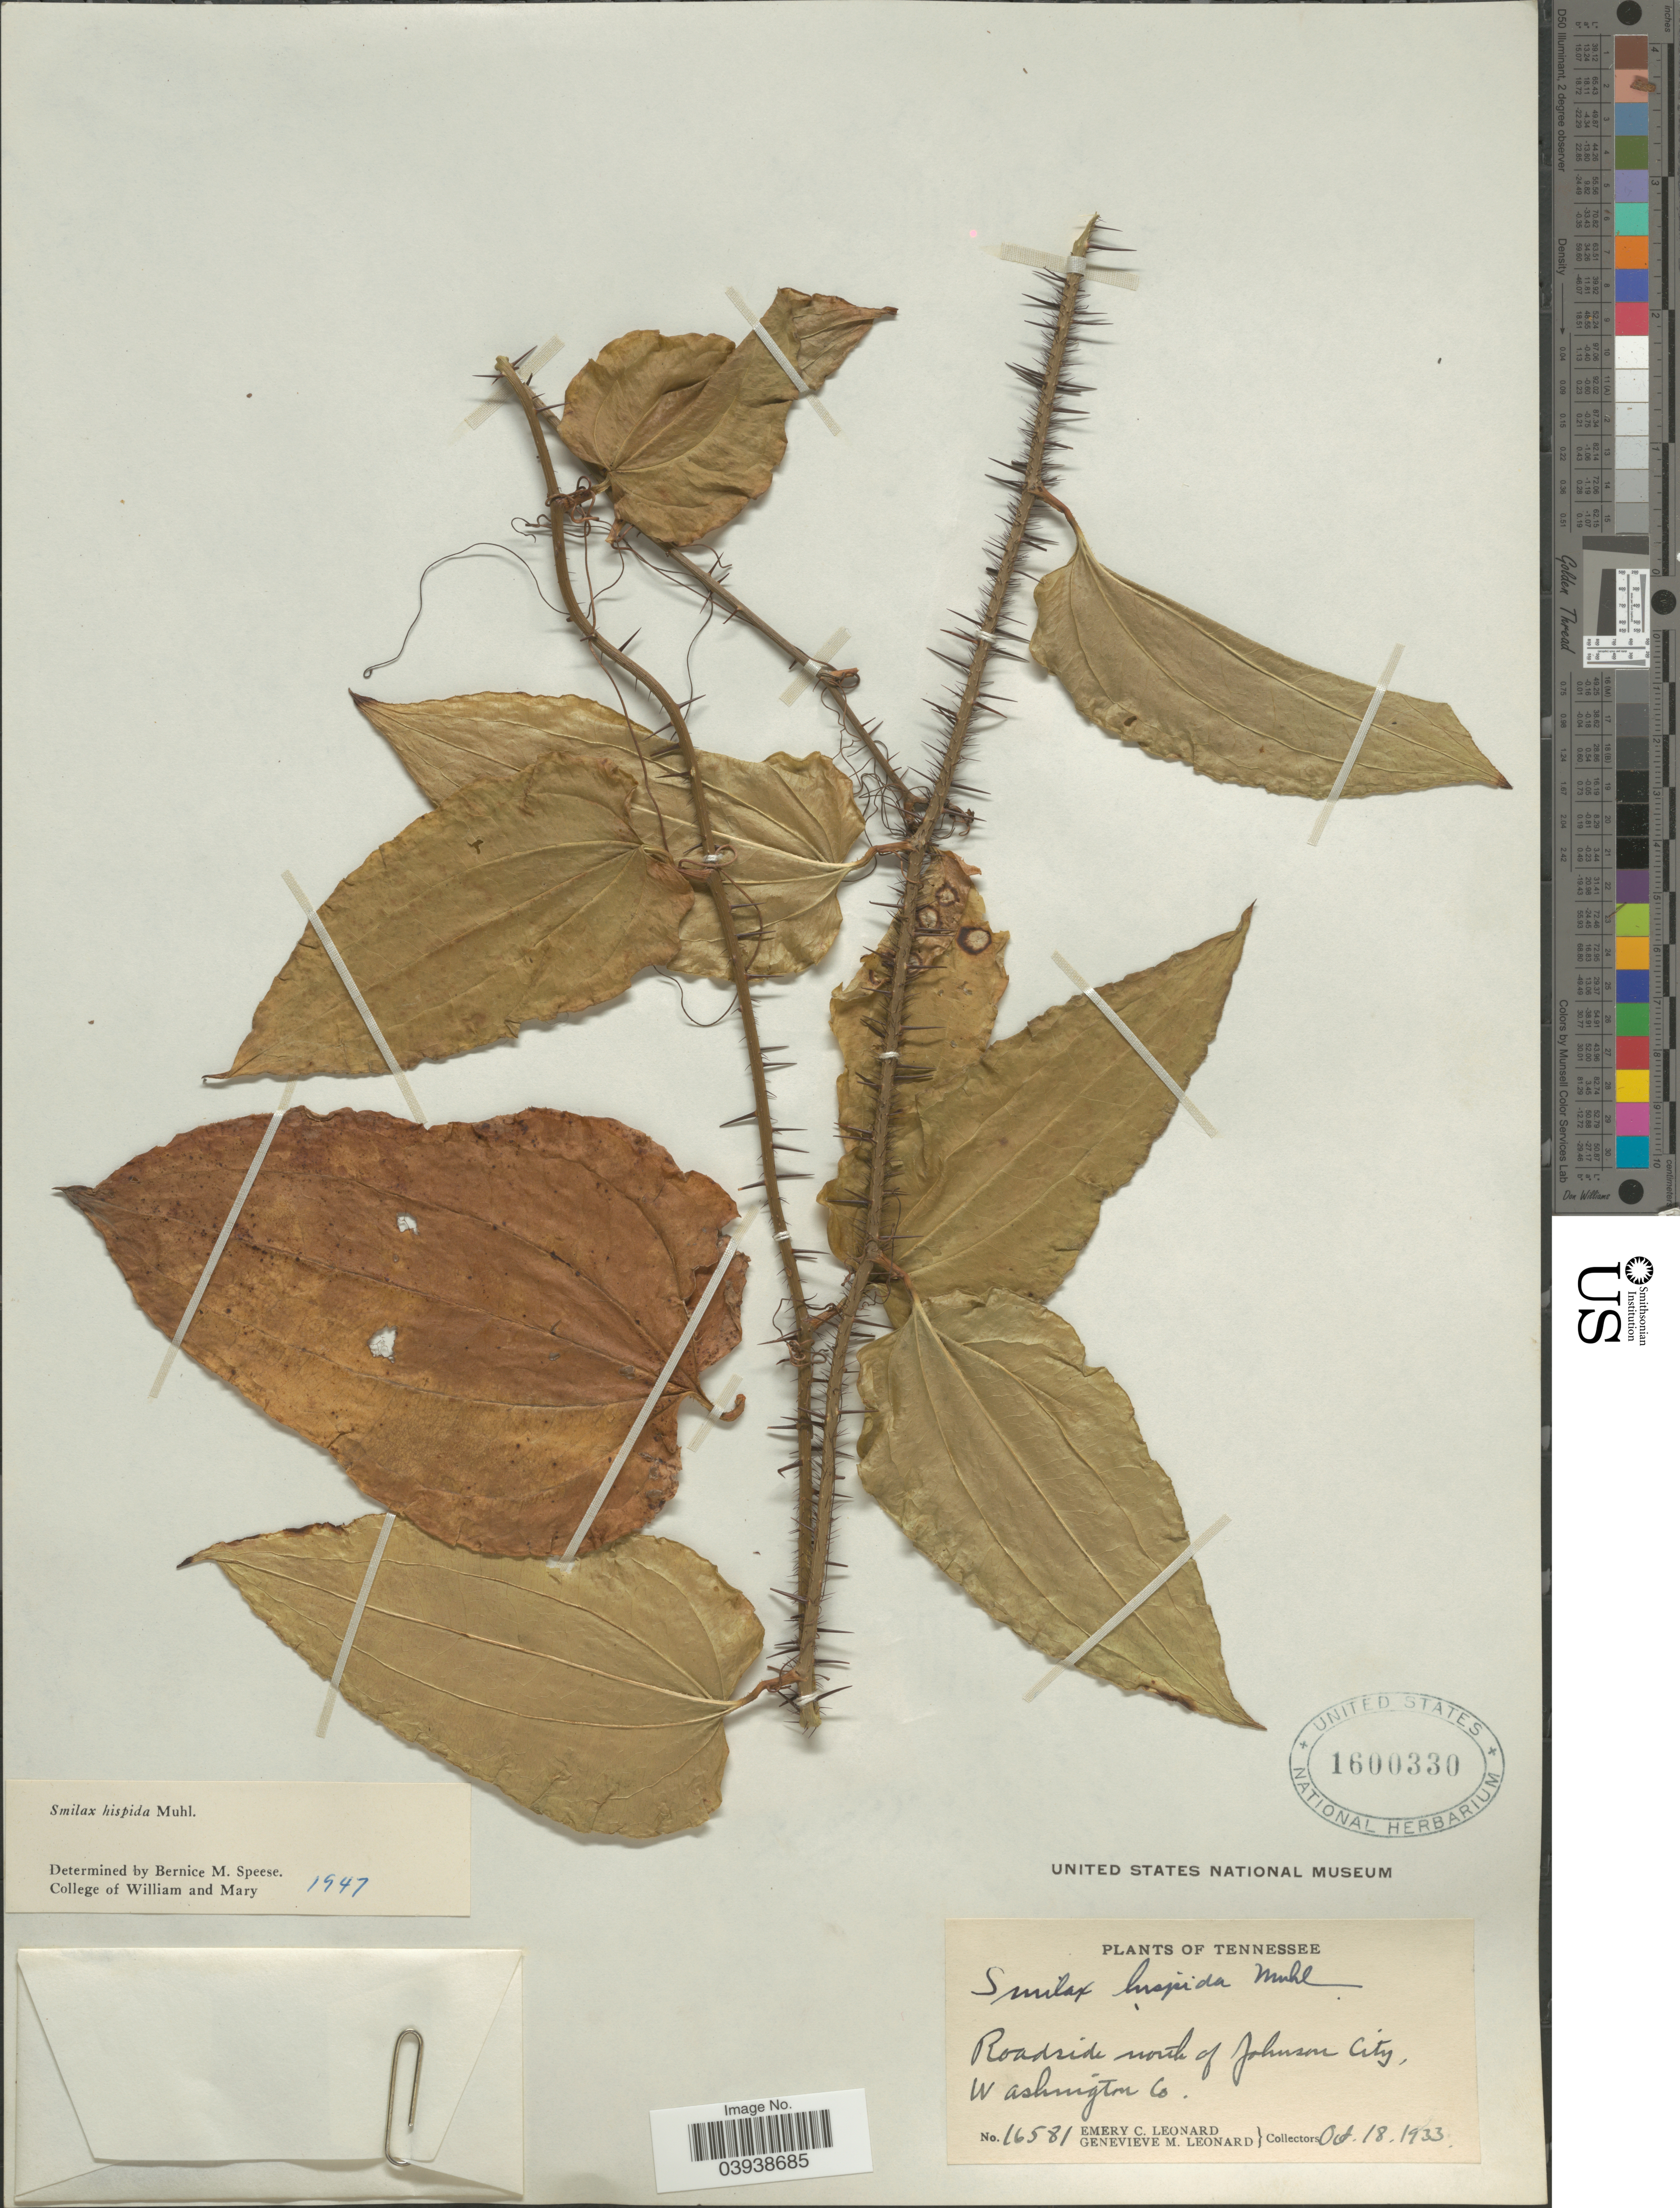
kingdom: Plantae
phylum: Tracheophyta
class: Liliopsida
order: Liliales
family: Smilacaceae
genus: Smilax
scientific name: Smilax hispida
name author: Raf.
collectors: E. C. Leonard & G. M. Leonard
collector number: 16581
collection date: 1933-10-18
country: United States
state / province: Tennessee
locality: Roadside north of Johnson City, Washington Co.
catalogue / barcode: US 1600330